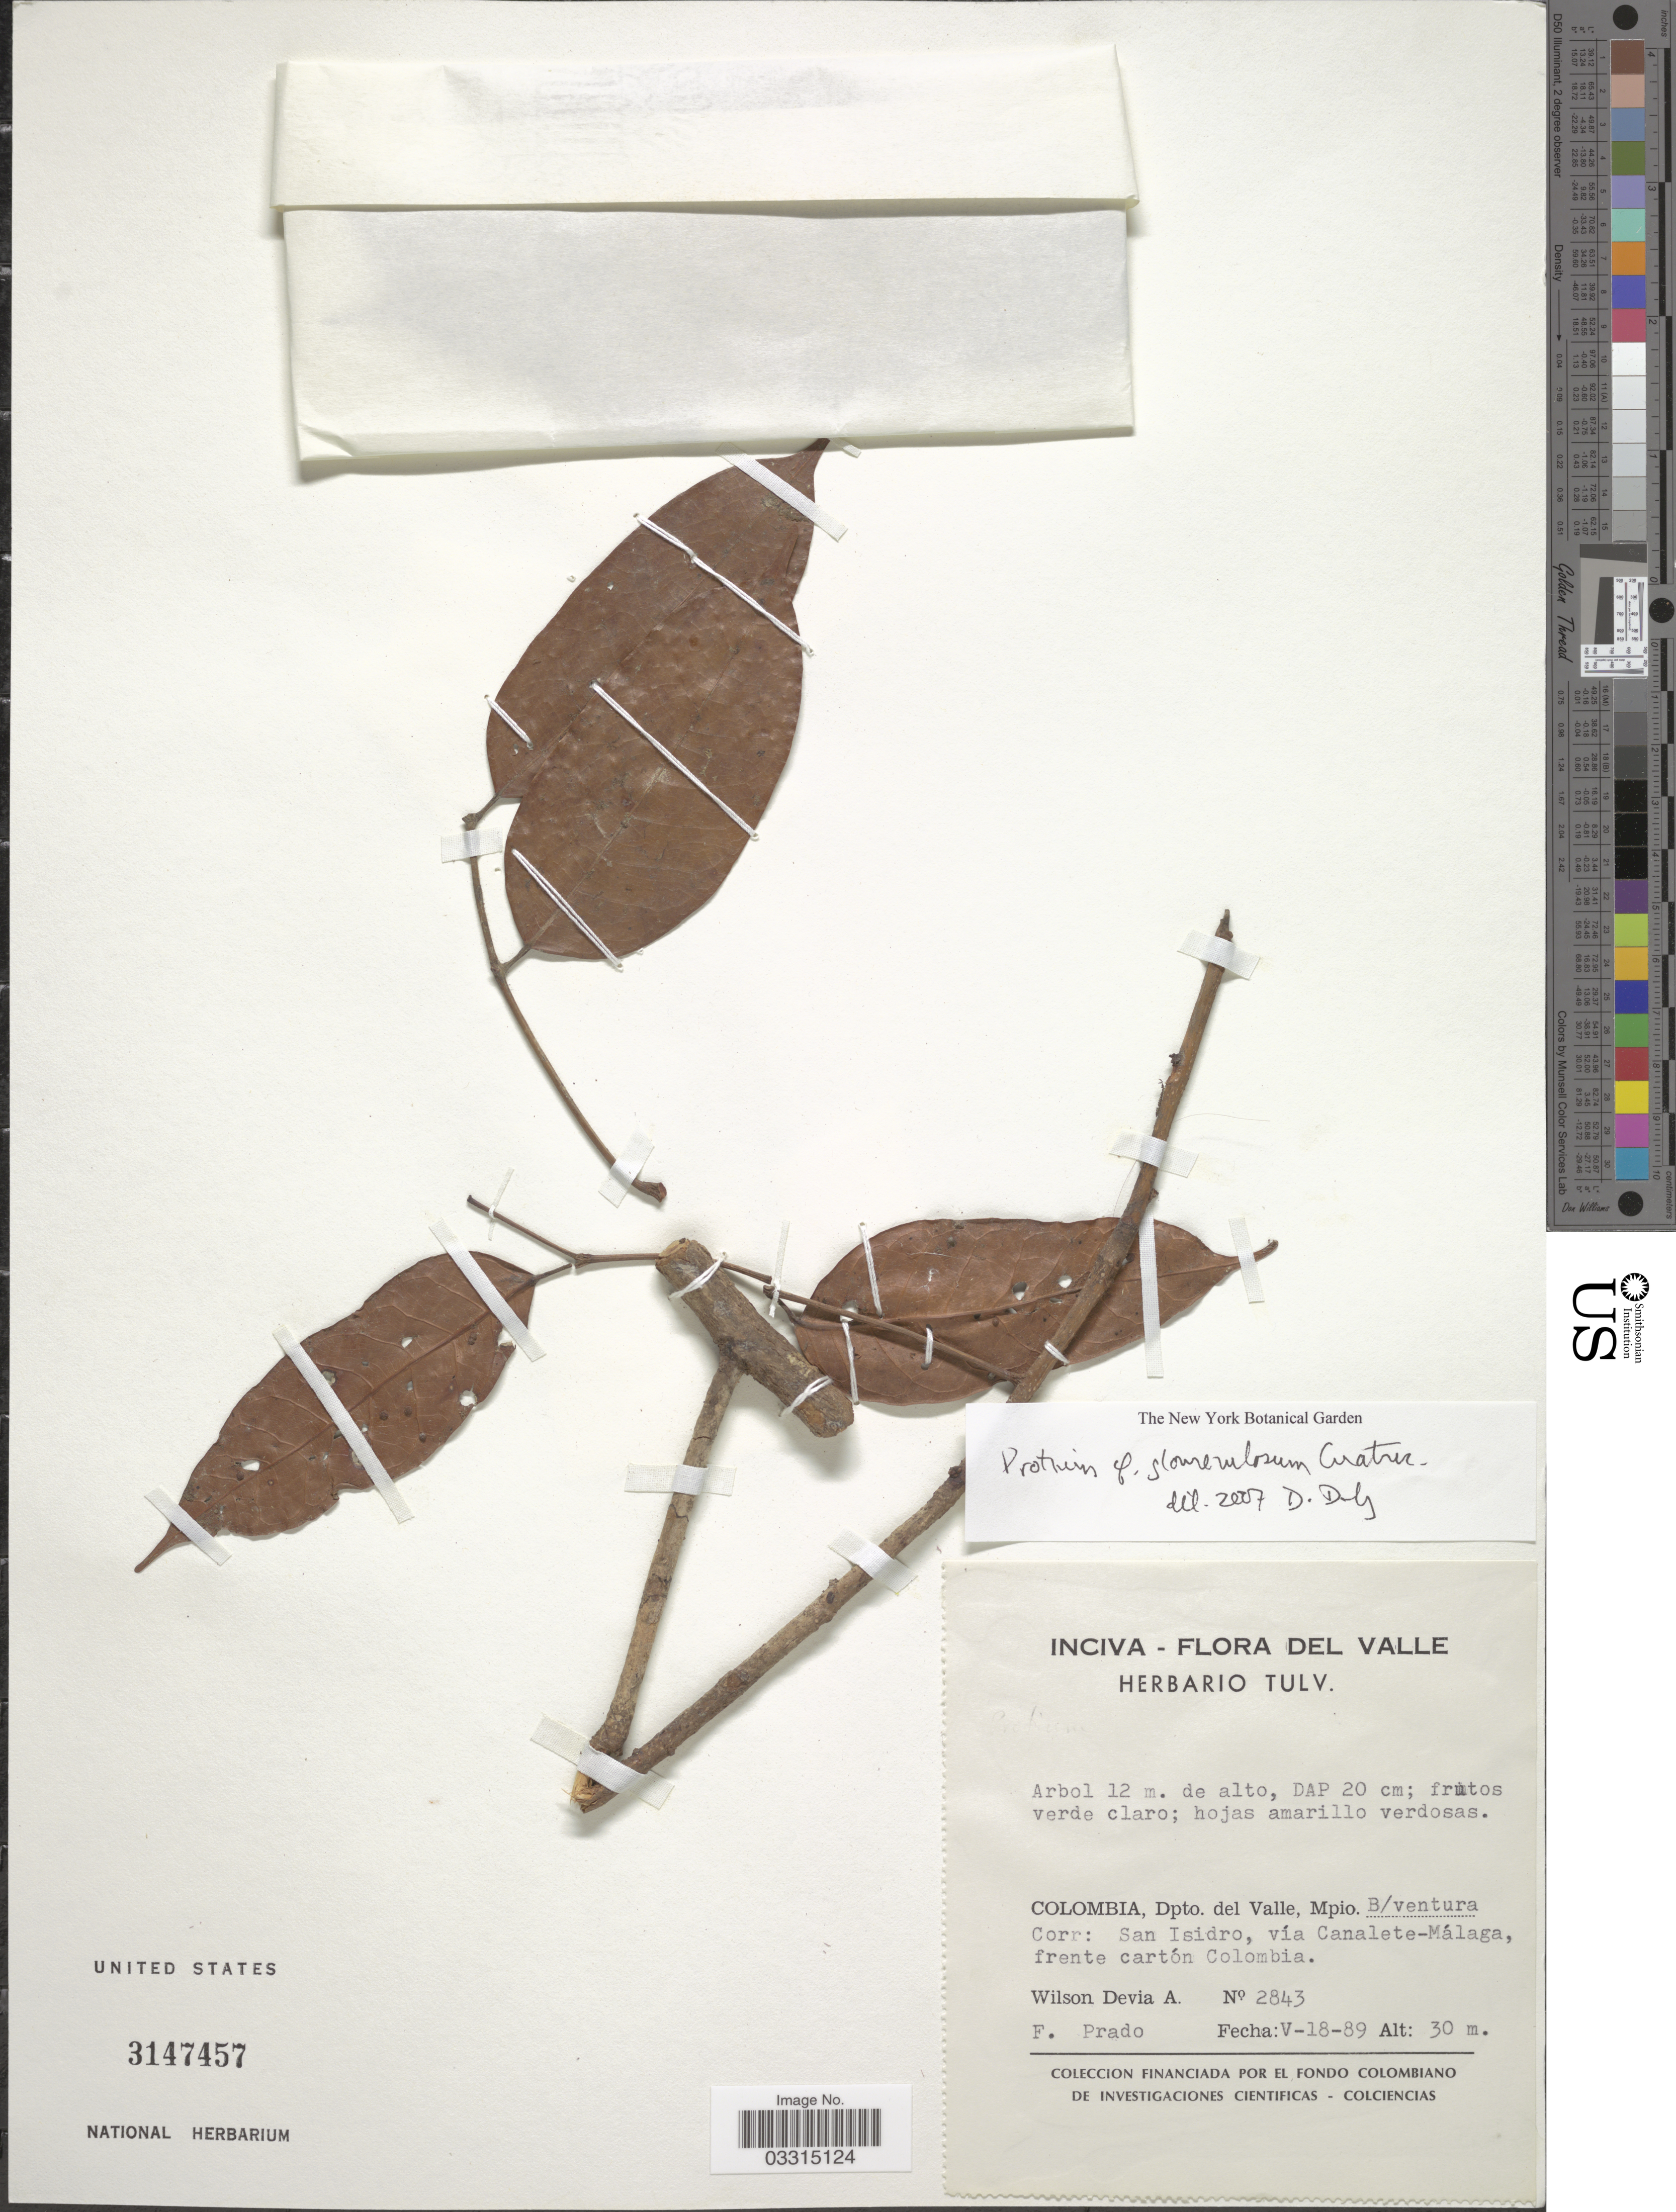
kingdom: Plantae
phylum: Tracheophyta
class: Magnoliopsida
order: Sapindales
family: Burseraceae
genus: Protium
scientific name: Protium glomerulosum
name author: Cuatrec.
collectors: W. Devia A. & F. Prado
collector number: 2843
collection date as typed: Transcribed d/m/y: 18/5/89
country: Colombia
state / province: Valle del Cauca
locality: Dpto. del Valle, Mpio. B/ventura Corr: San Isidro, vía Canalete-Málaga, frente cartón Colombia.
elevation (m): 30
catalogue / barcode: US 3147457